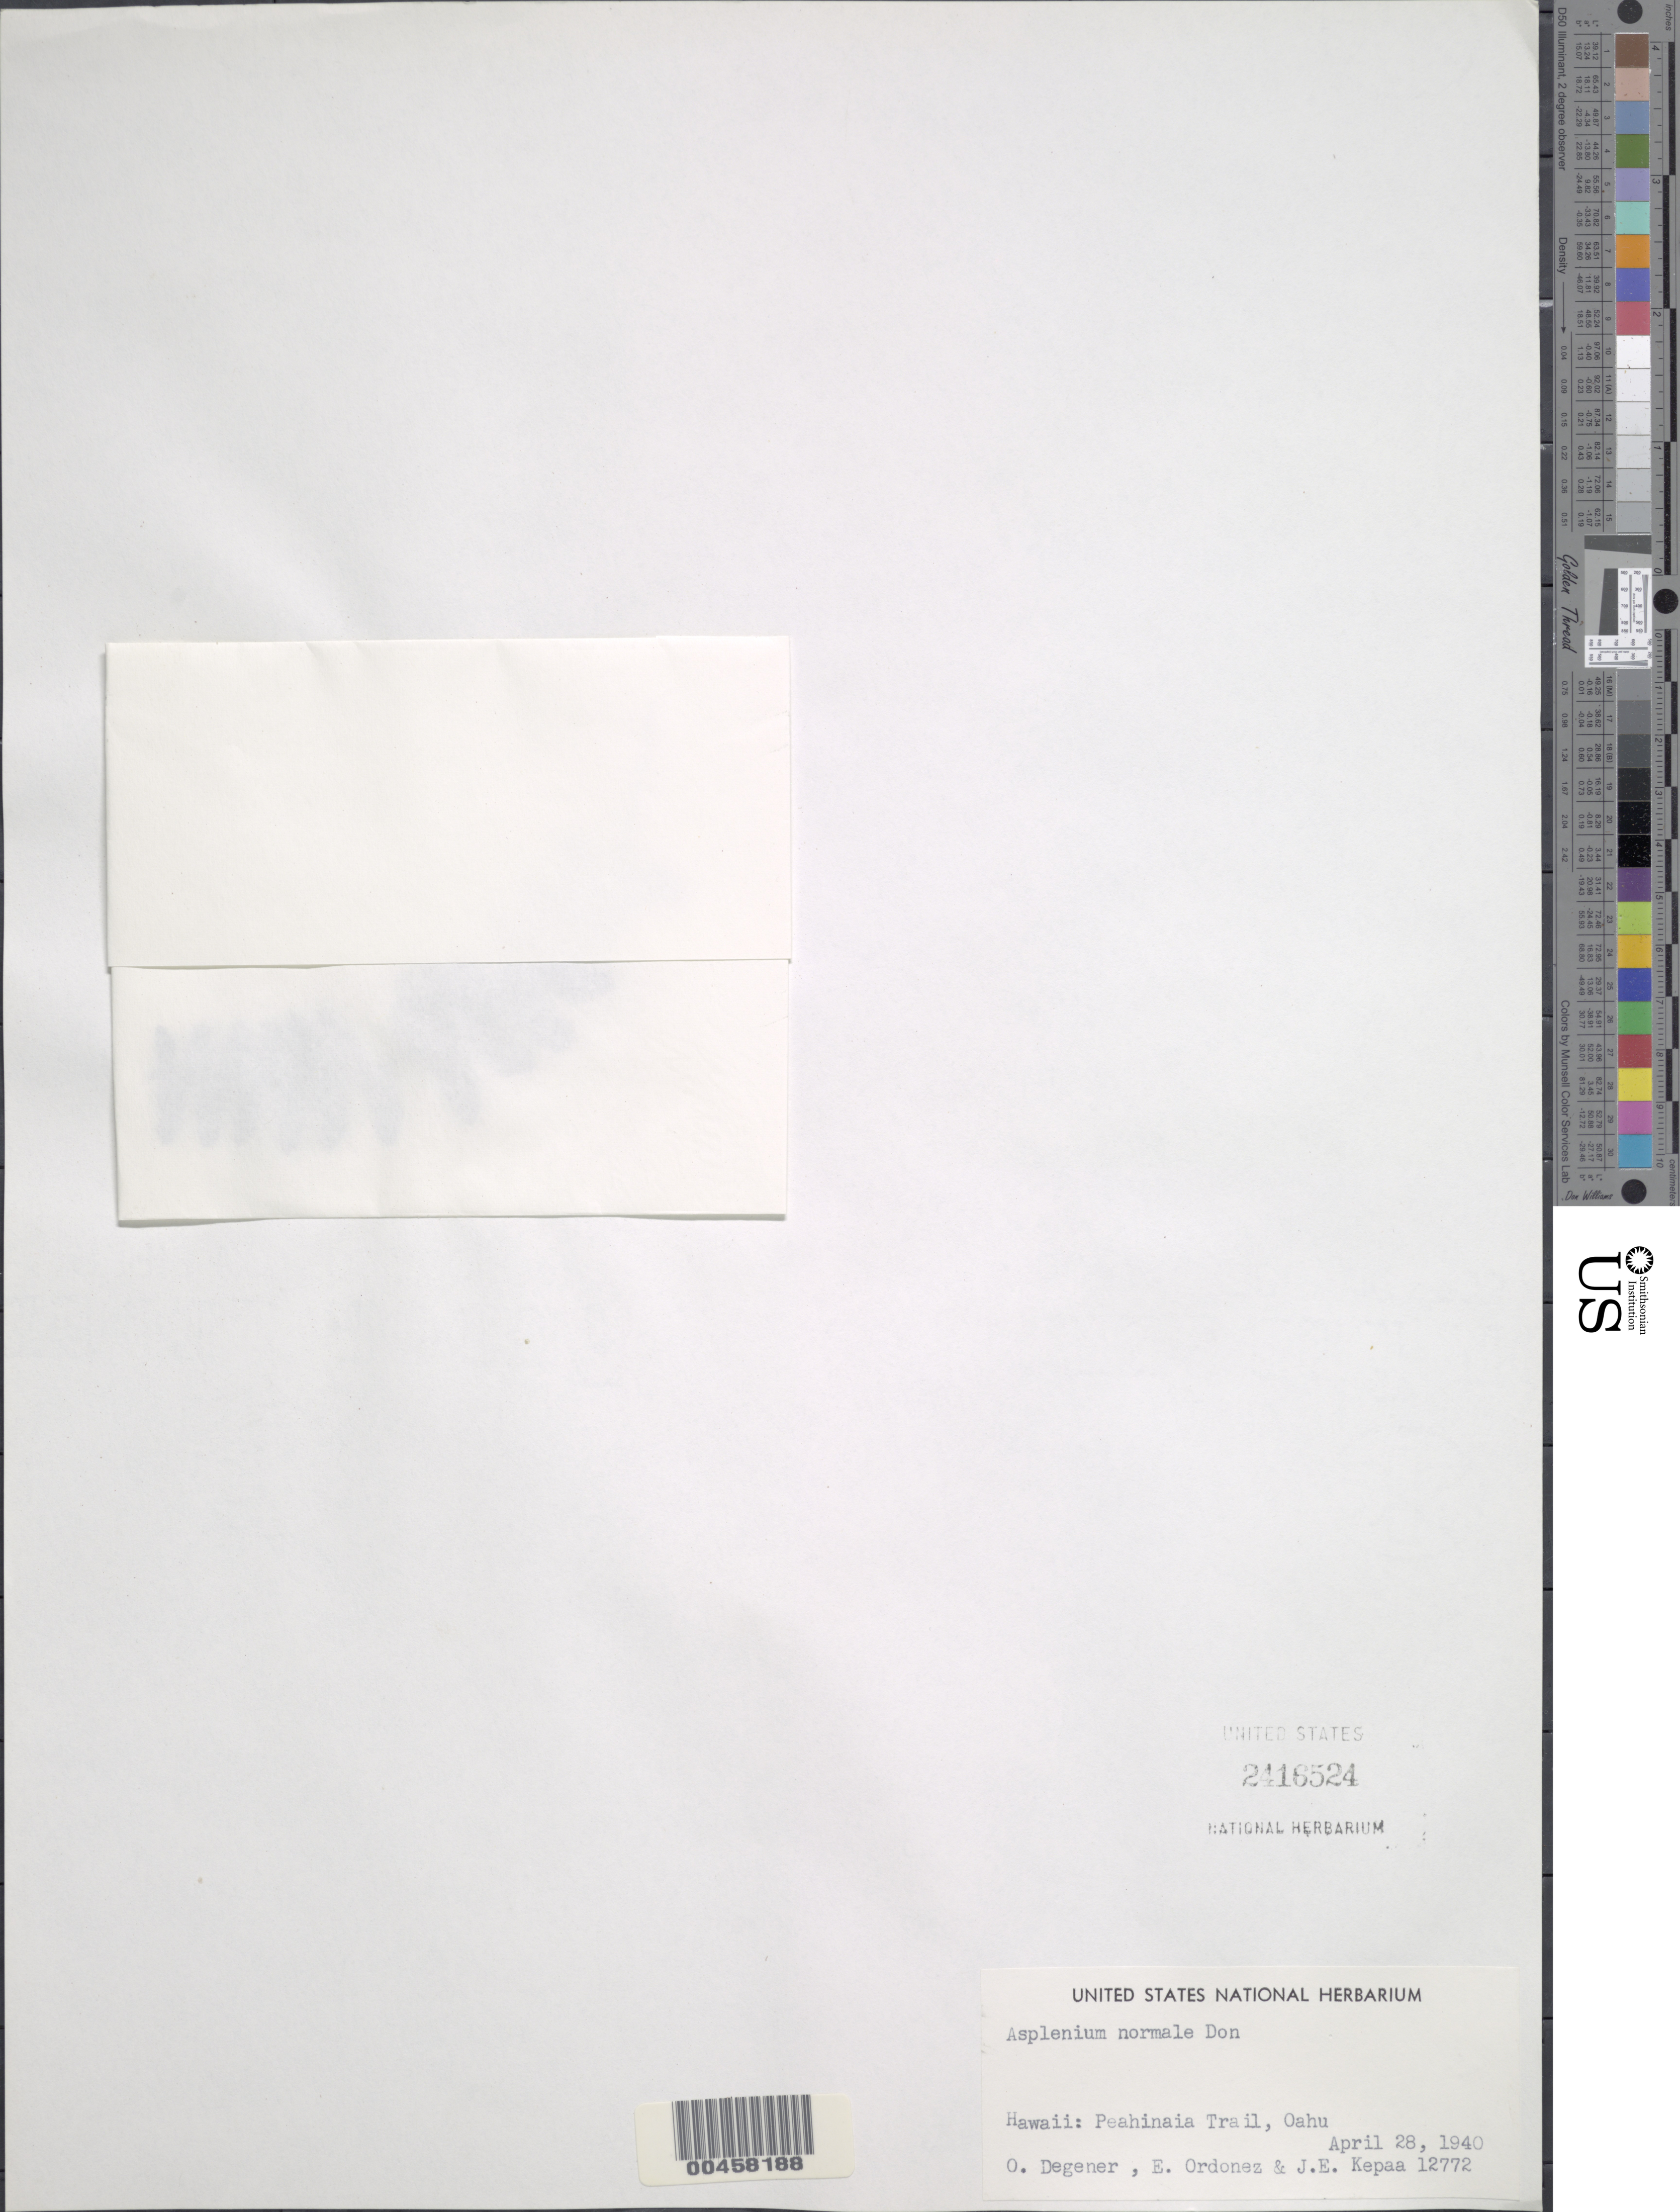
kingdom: Plantae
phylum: Tracheophyta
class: Polypodiopsida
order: Polypodiales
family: Aspleniaceae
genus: Asplenium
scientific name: Asplenium normale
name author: D. Don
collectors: O. Degener, E. Ordonez & J. Kepaa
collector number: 12772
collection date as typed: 28 Apr 1940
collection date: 1940-04-28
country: United States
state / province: Hawaii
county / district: Honolulu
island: Oahu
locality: Peahinaia Trail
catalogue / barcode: US 2416524